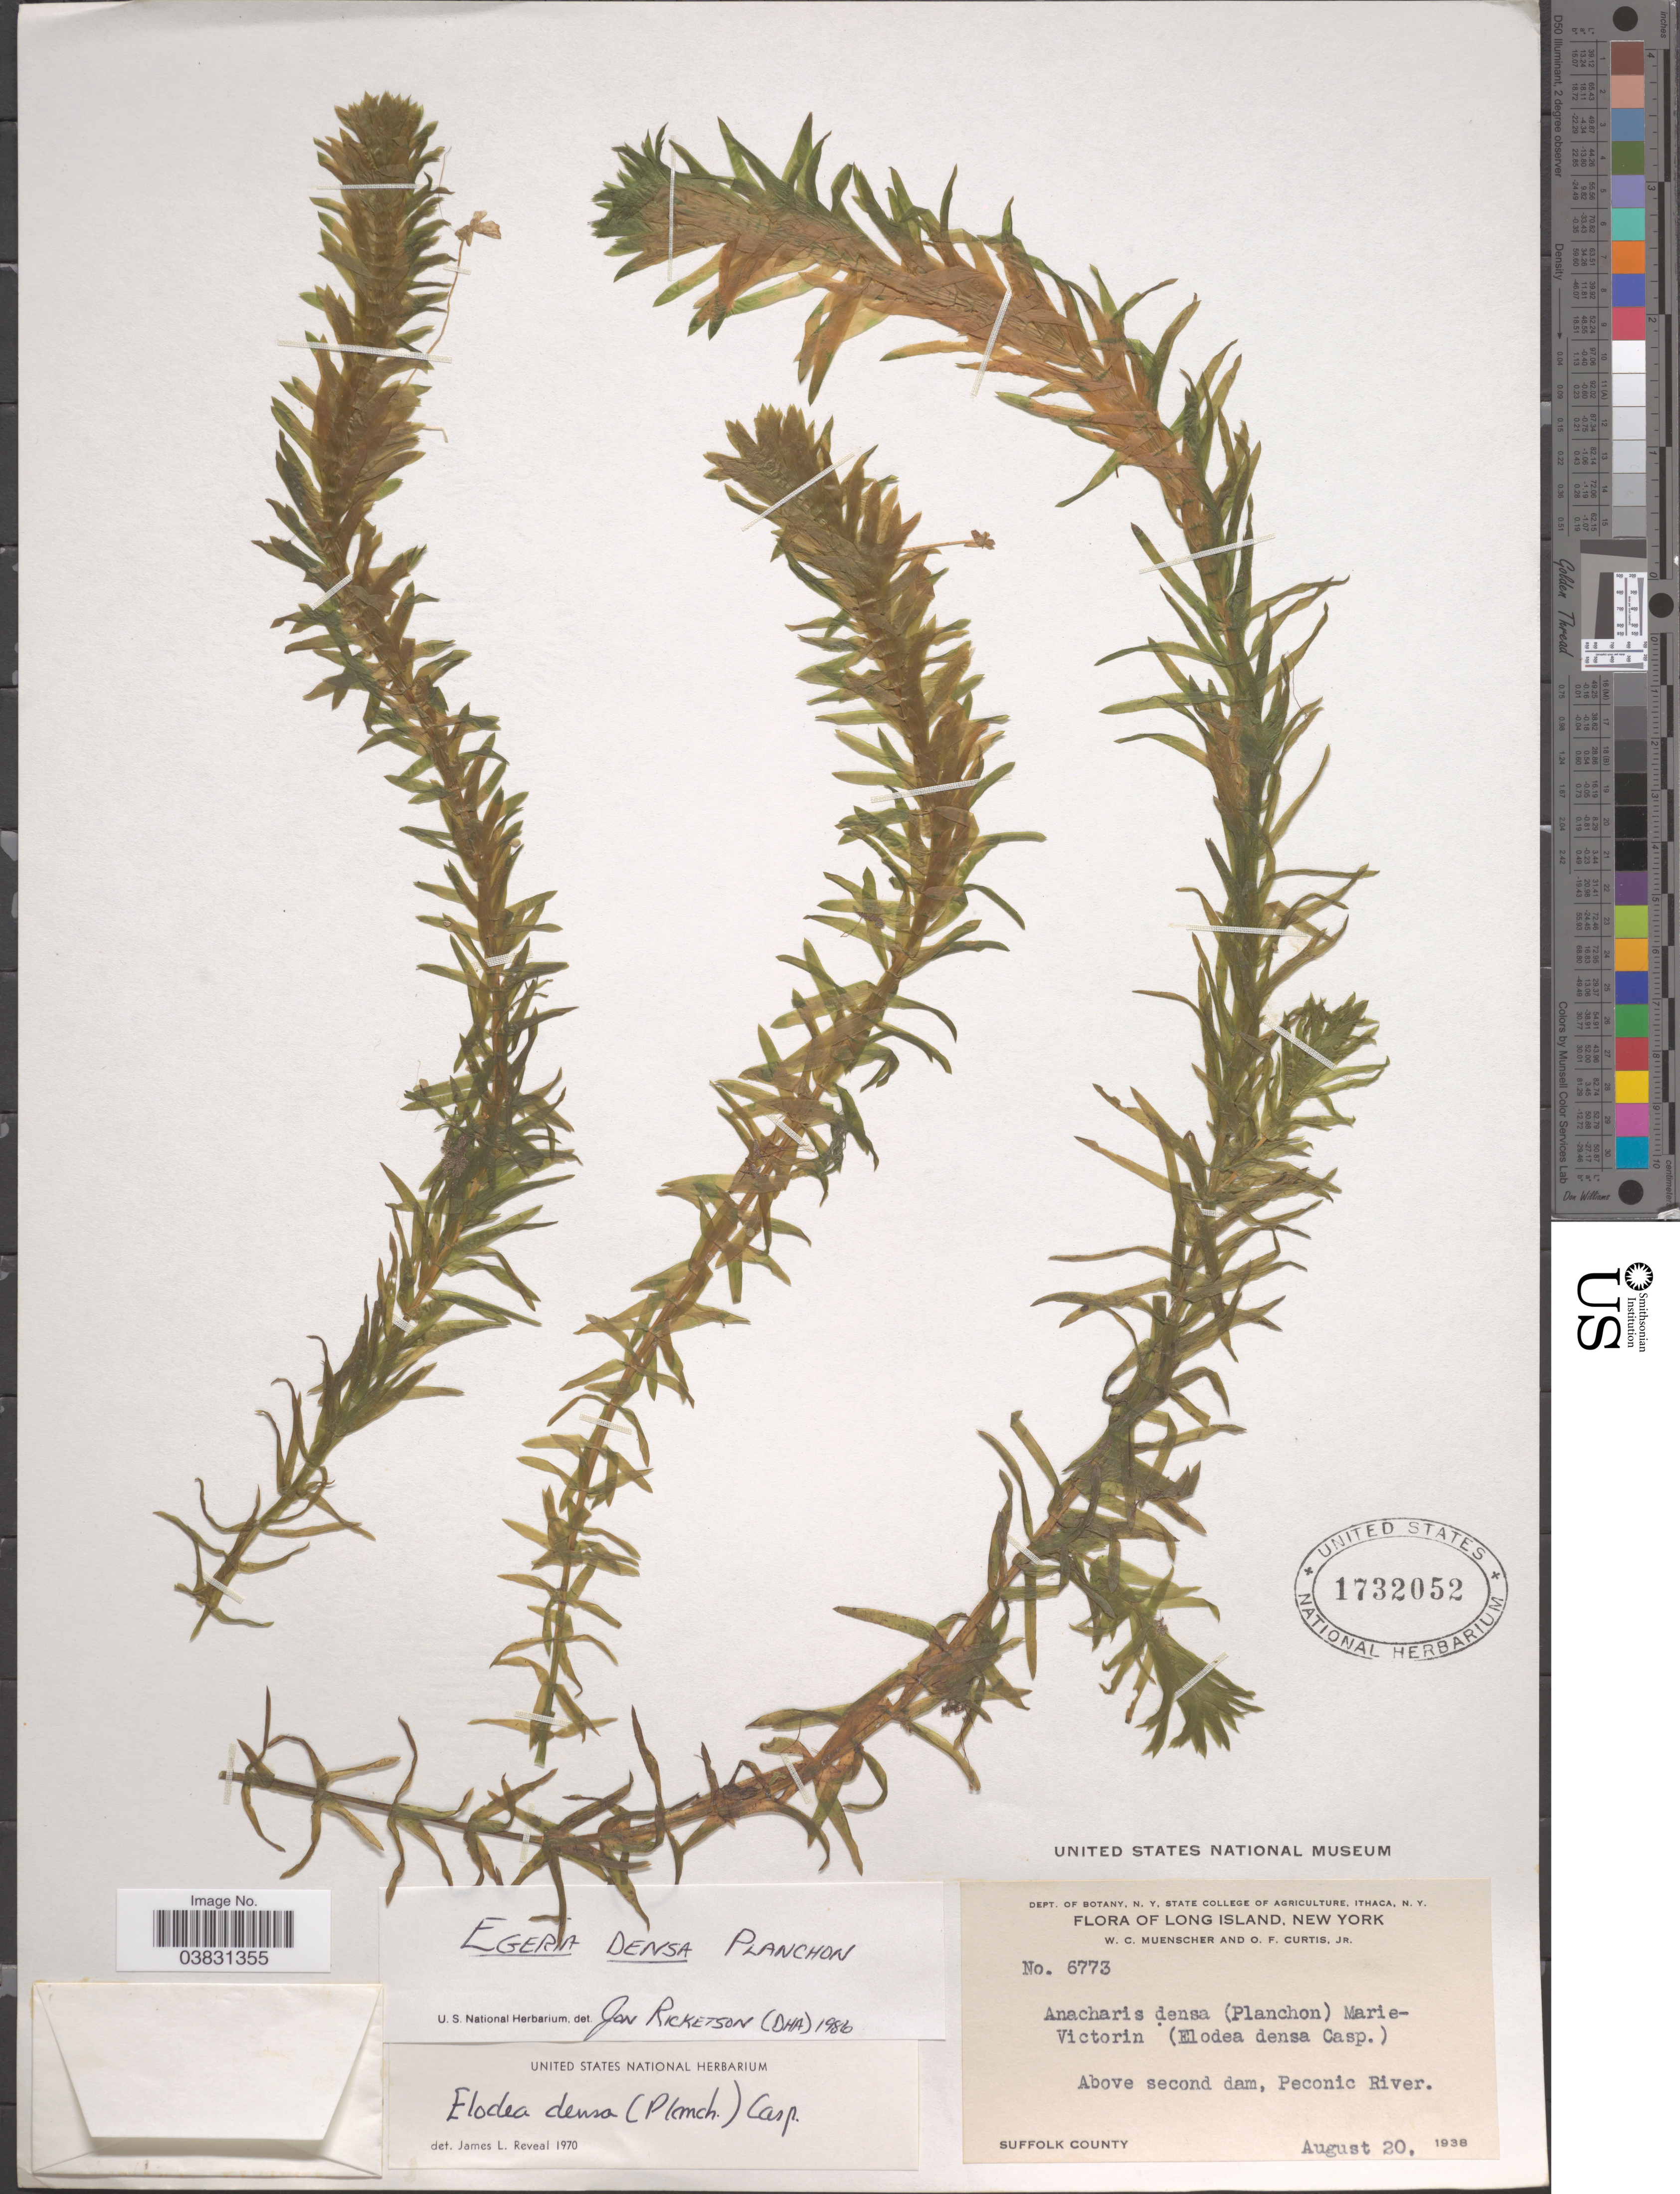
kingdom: Plantae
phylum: Tracheophyta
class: Liliopsida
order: Alismatales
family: Hydrocharitaceae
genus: Egeria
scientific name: Egeria densa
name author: Planch.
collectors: W. Muenscher & O. Curtis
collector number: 6773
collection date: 1938-08-20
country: United States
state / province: New York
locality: Long Island. Above second dam, Peconic River. Suffolk County.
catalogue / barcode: US 1732052